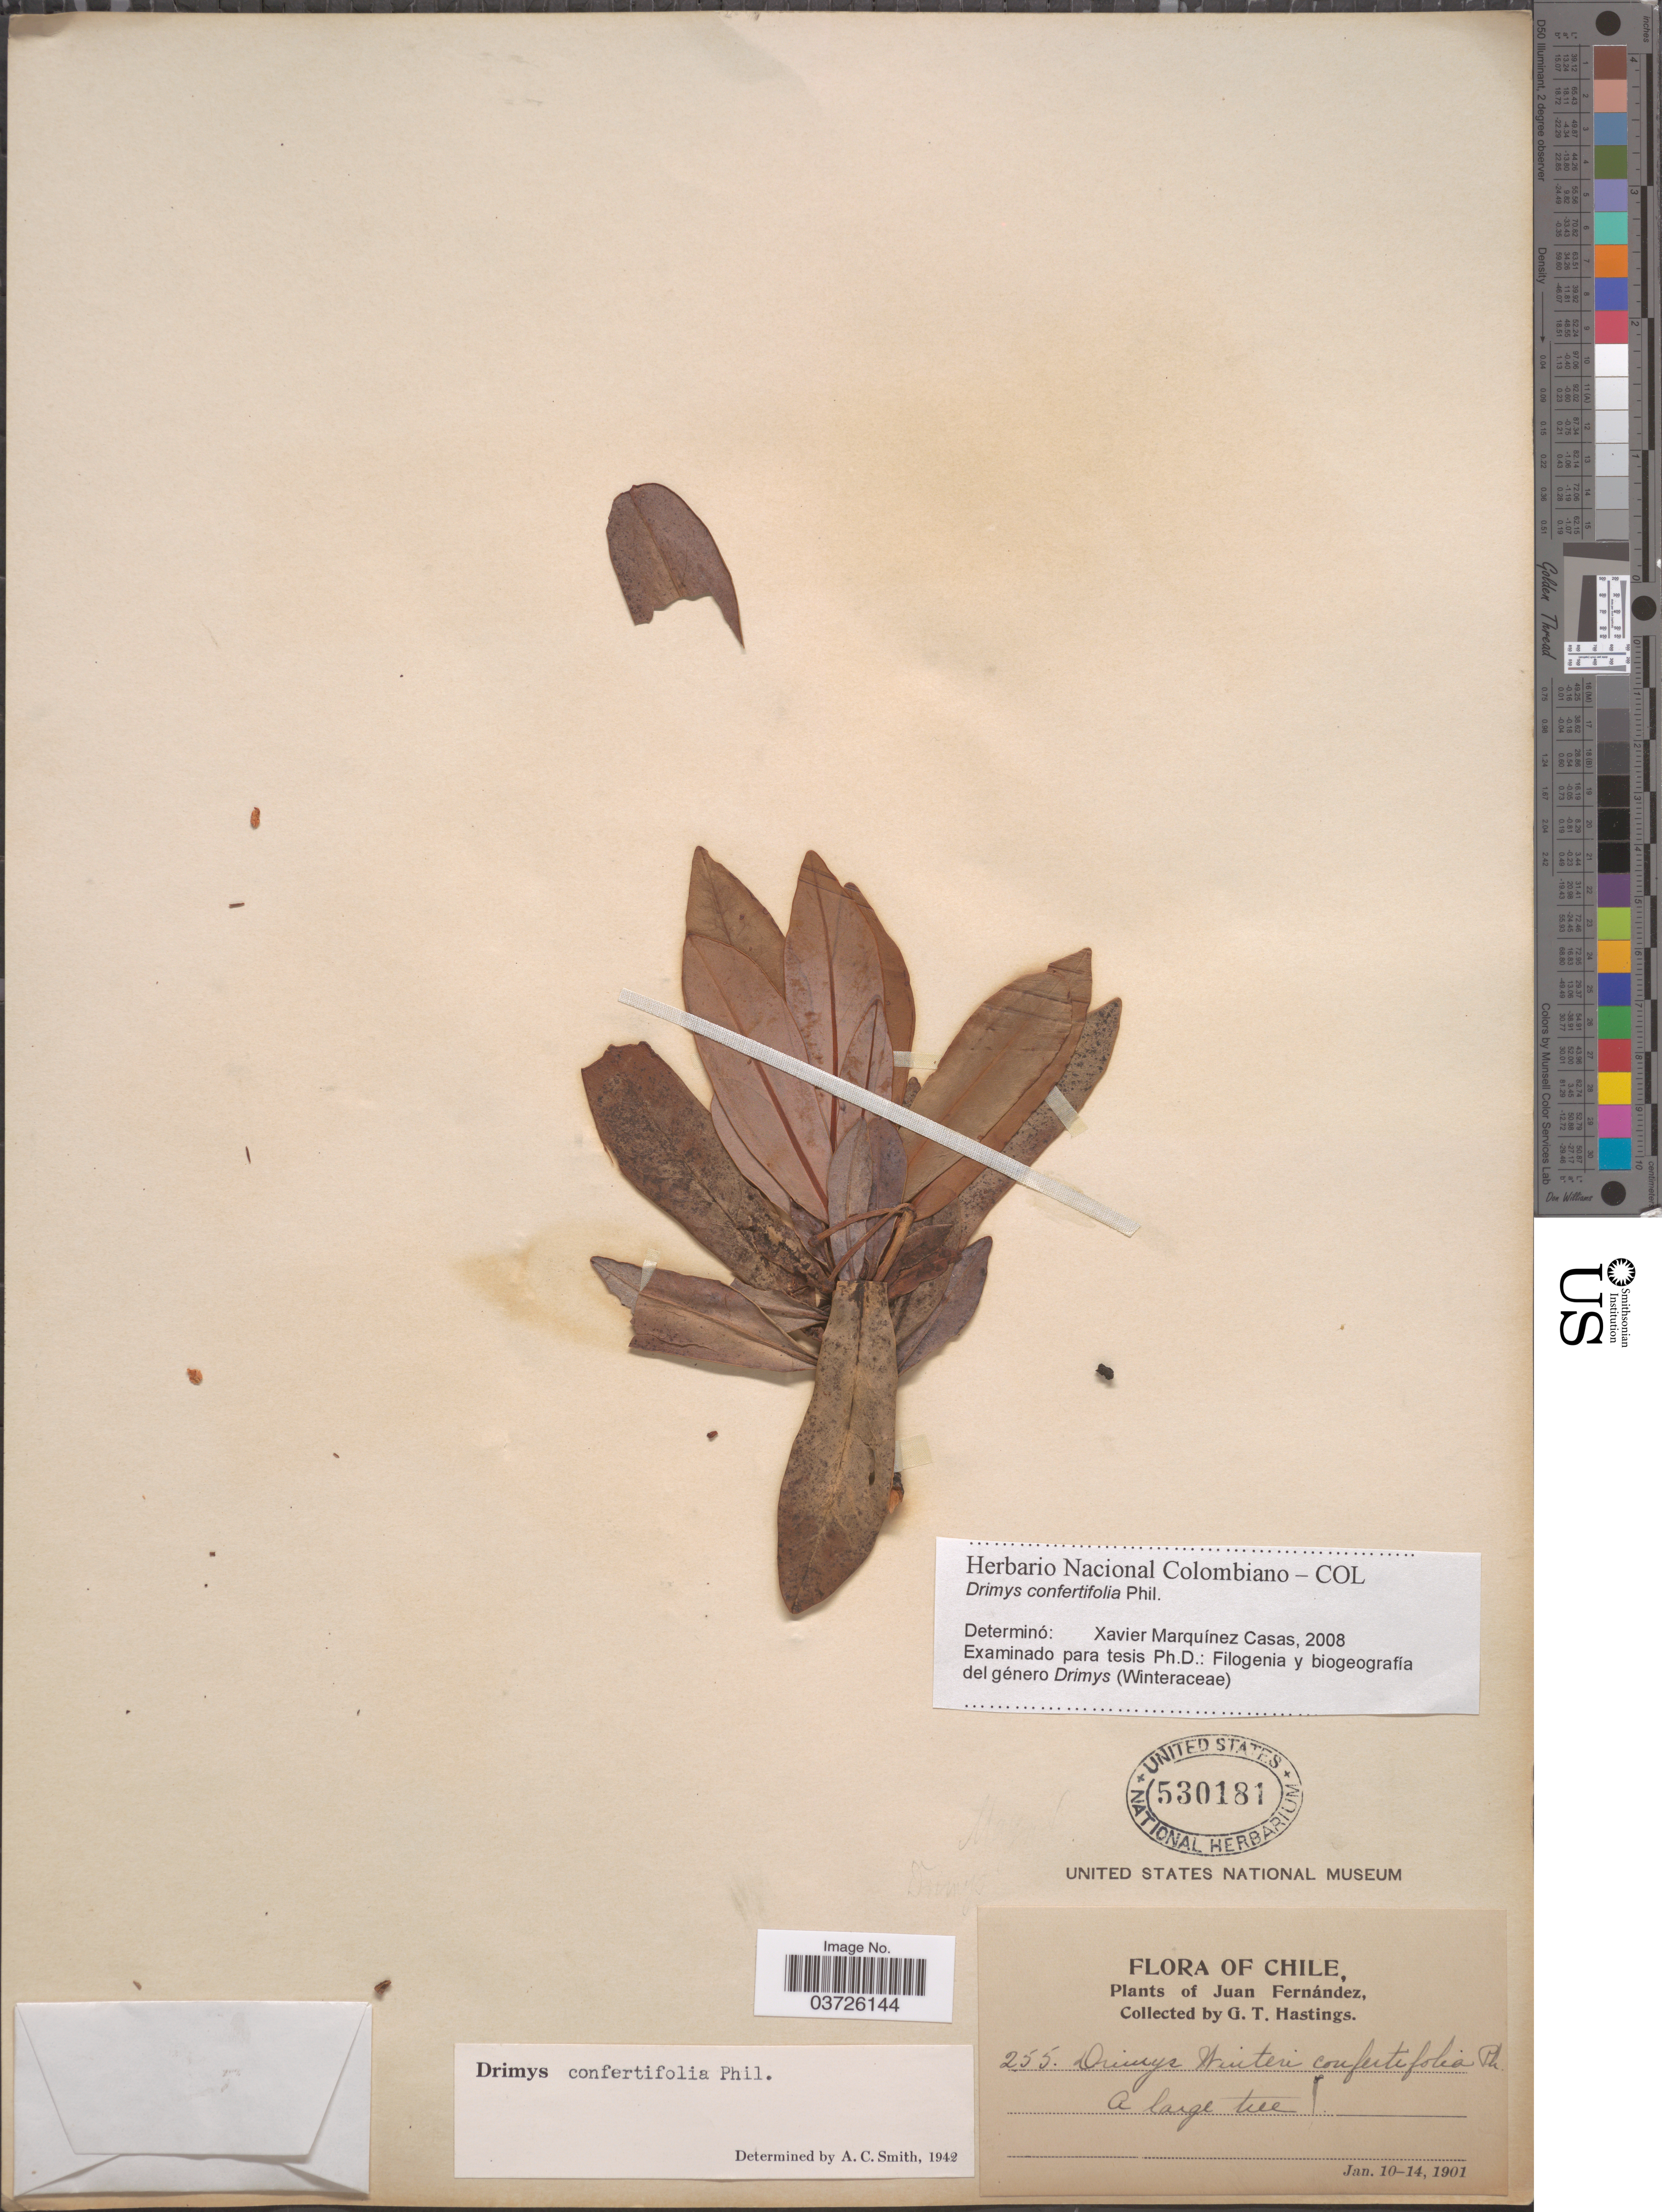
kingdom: Plantae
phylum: Tracheophyta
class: Magnoliopsida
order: Canellales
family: Winteraceae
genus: Drimys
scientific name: Drimys confertifolia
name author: Phil.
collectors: G. Hastings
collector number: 255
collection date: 1901-01-10/1901-10-14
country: Chile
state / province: Valparaíso (V)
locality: Juan Fernández.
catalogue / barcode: US 530181